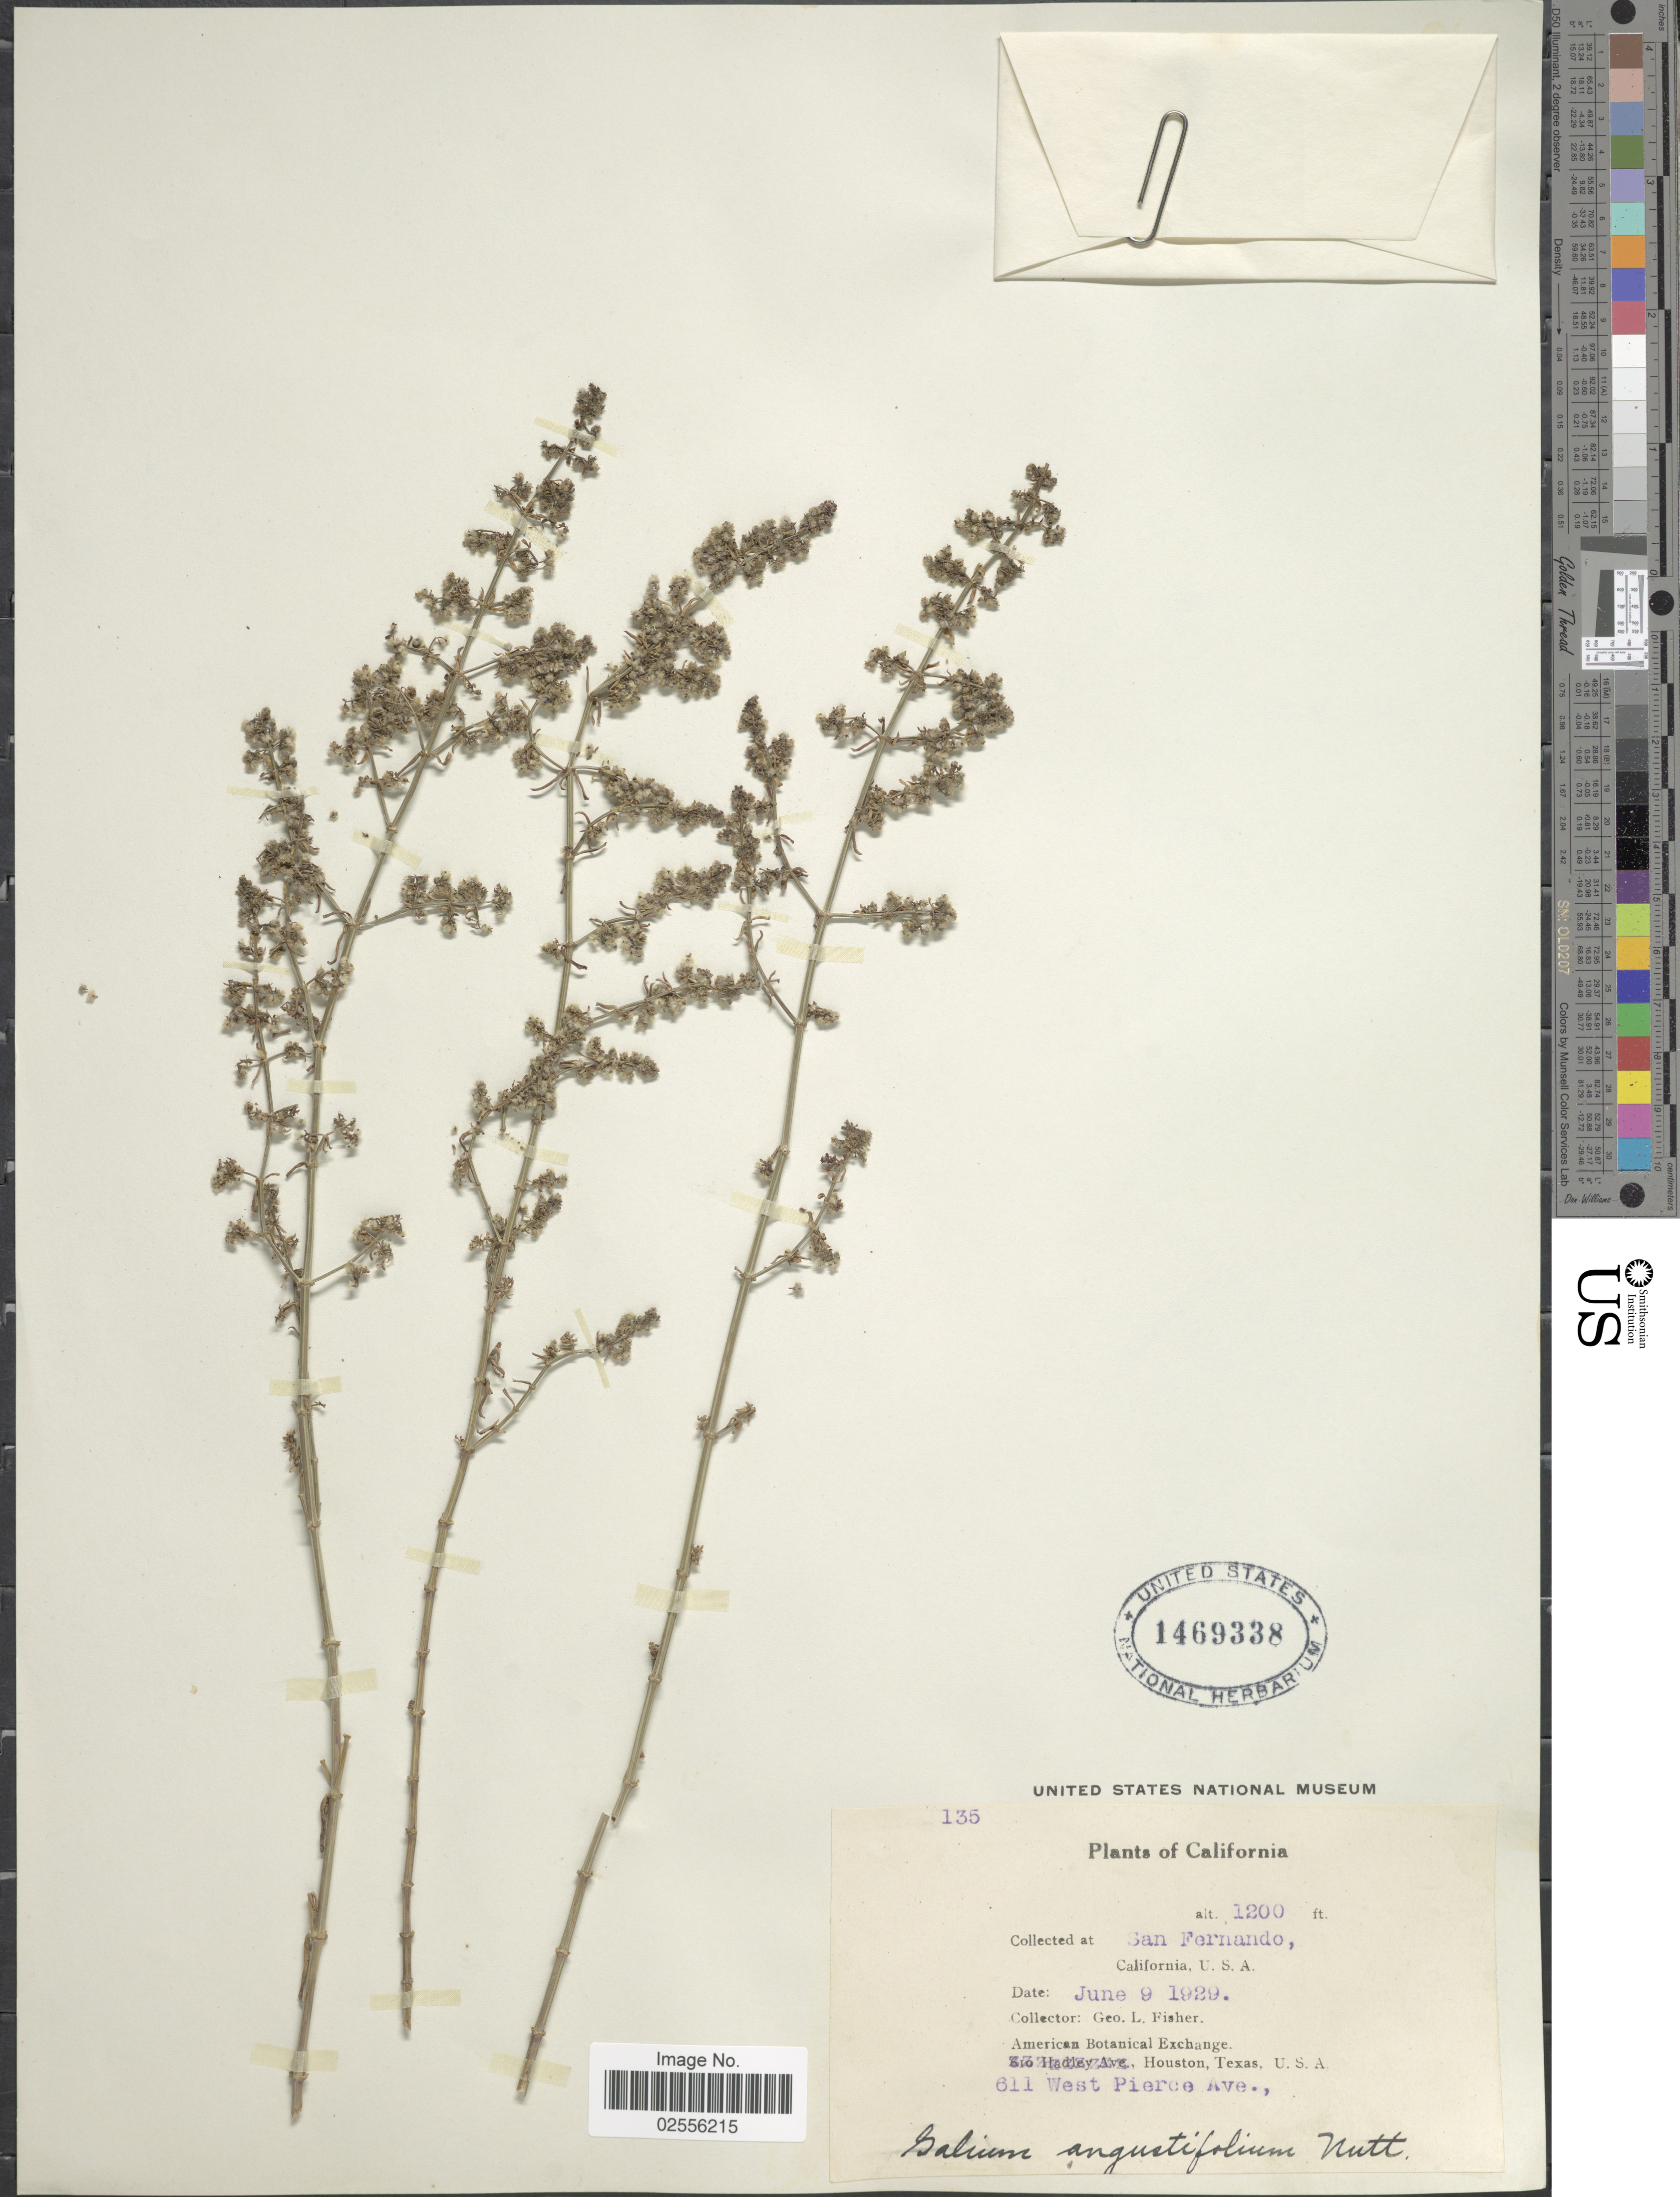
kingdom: Plantae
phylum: Tracheophyta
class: Magnoliopsida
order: Gentianales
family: Rubiaceae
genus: Galium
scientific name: Galium angustifolium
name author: Nutt.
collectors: G. L. Fisher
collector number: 135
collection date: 1929-06-09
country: United States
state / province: California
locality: San Fernando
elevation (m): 366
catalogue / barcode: US 1469338